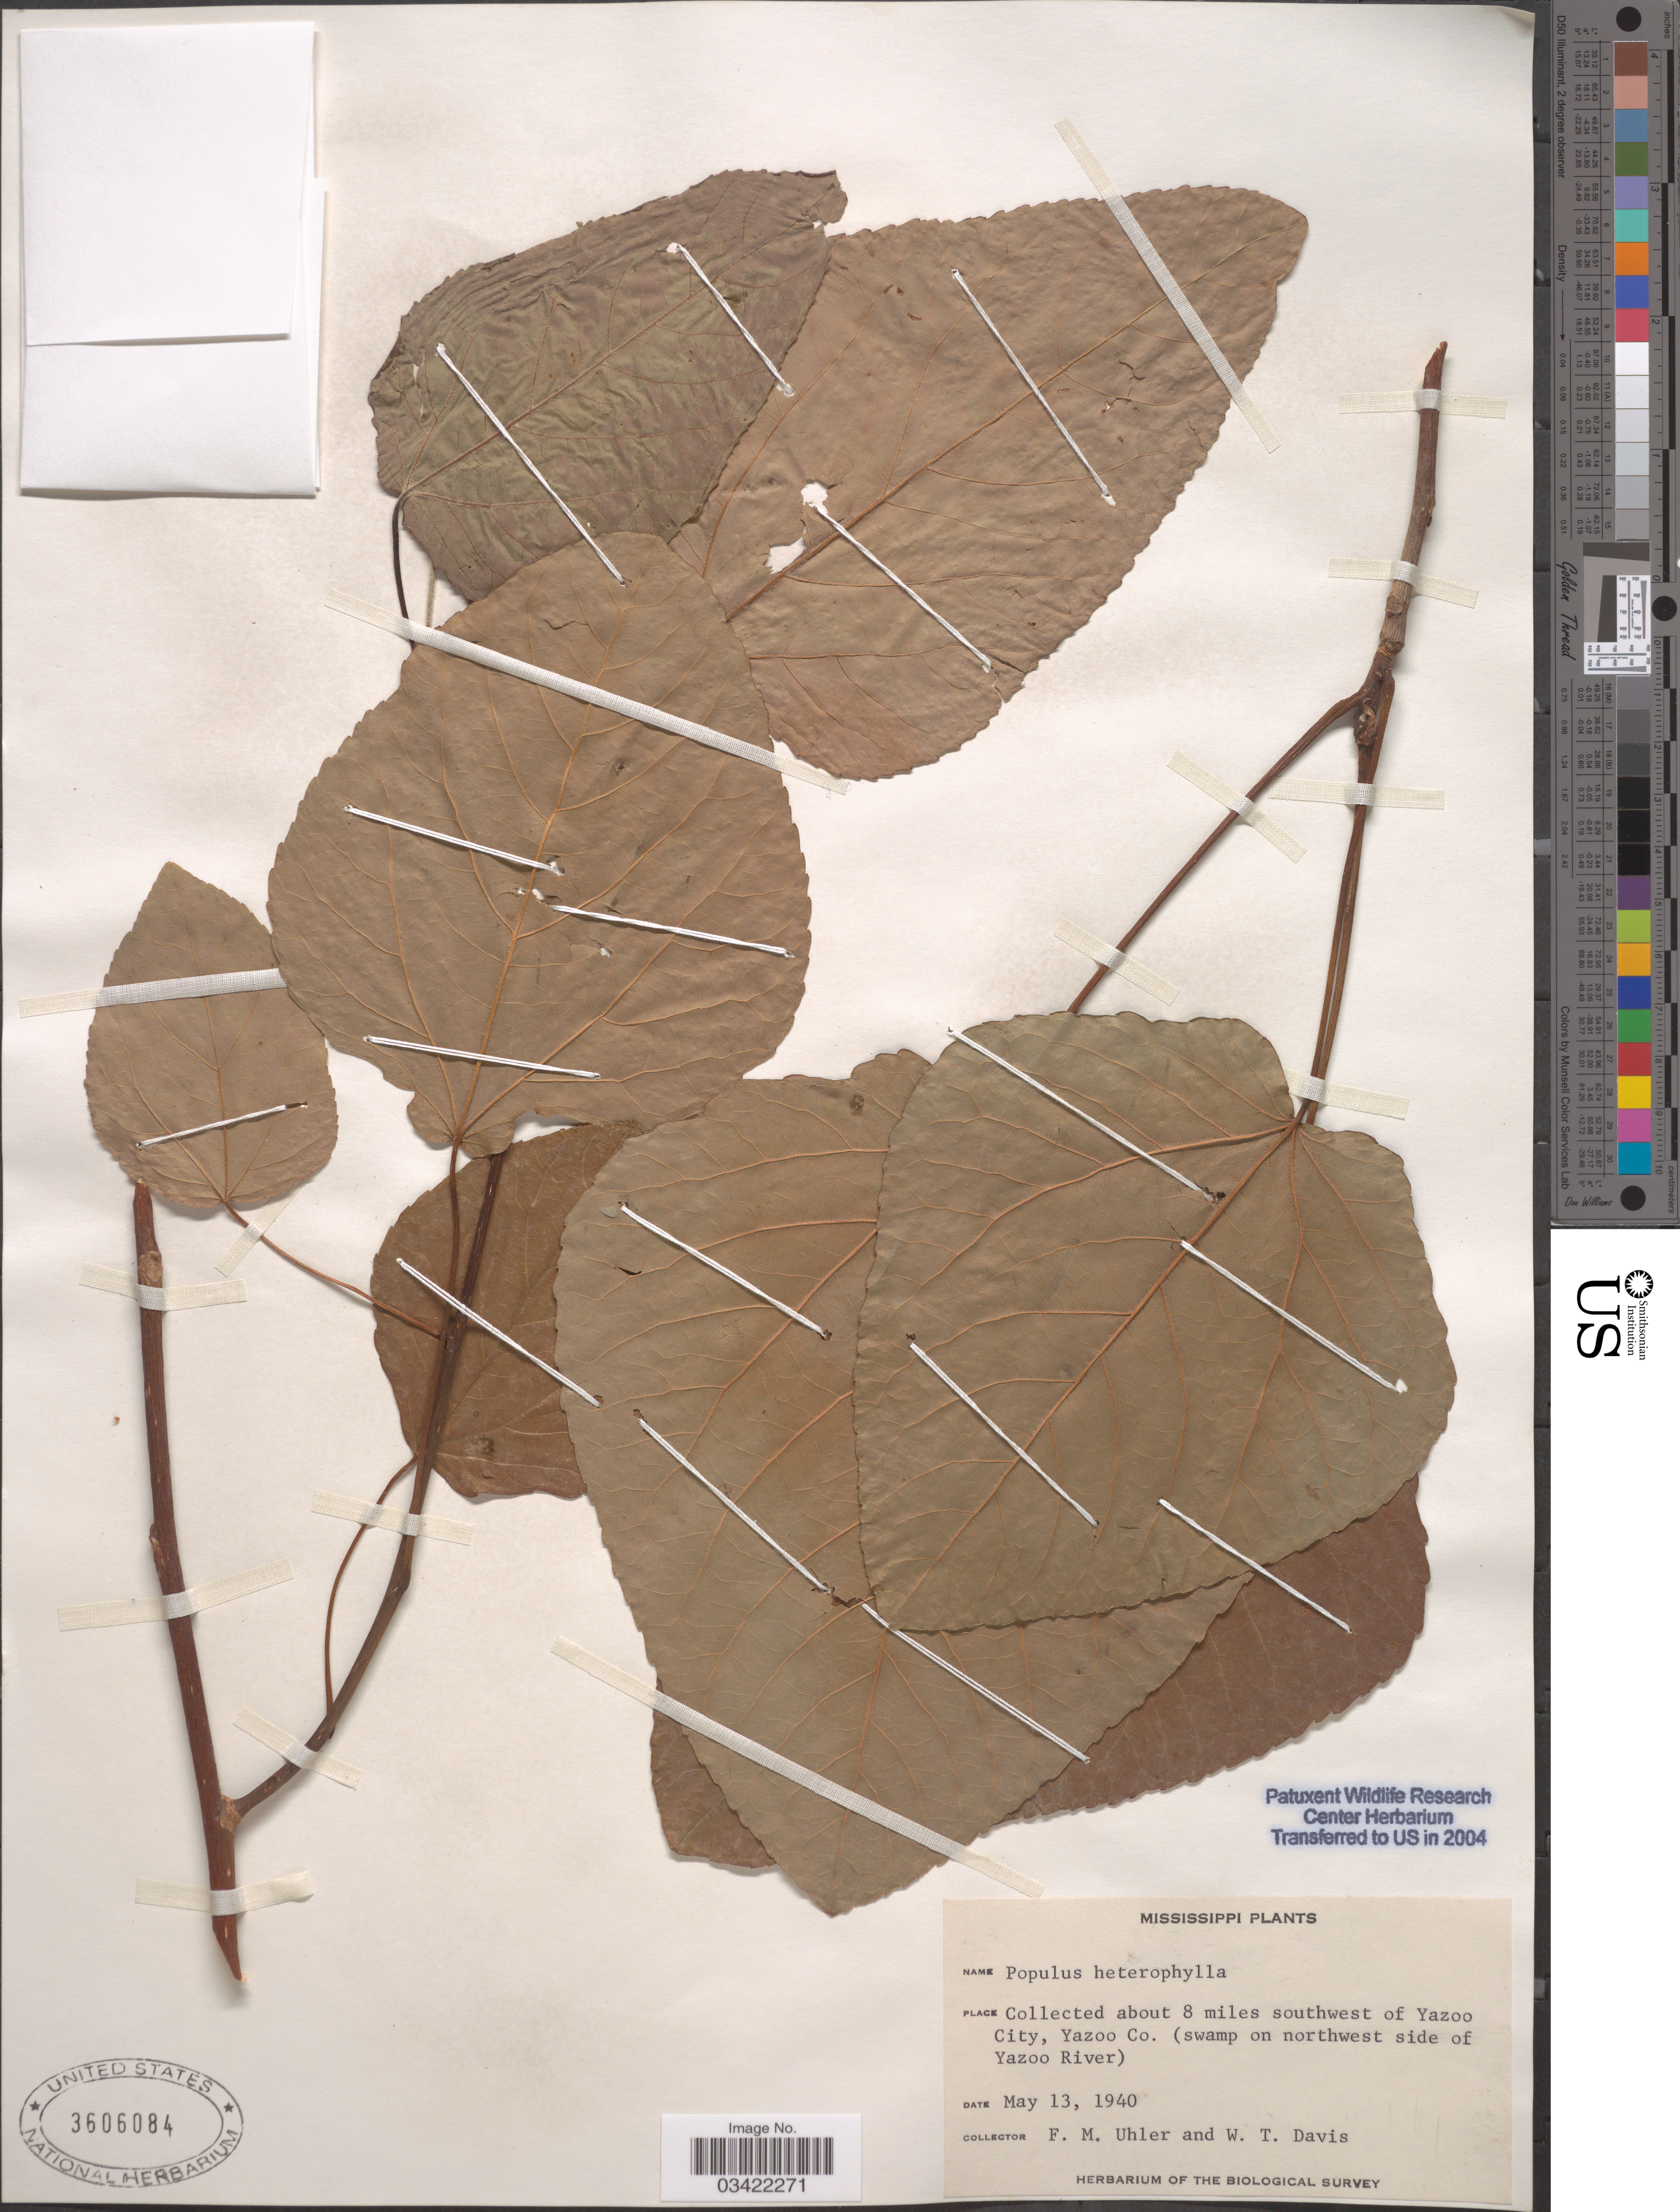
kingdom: Plantae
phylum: Tracheophyta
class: Magnoliopsida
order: Malpighiales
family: Salicaceae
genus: Populus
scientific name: Populus heterophylla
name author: L.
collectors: F. M. Uhler & W. Davis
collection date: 1940-05-13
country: United States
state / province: Mississippi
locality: About 8 miles southwest of Yazoo City, Yazoo Co. (swamp on northwest side of Yazoo River).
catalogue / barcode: US 3606084